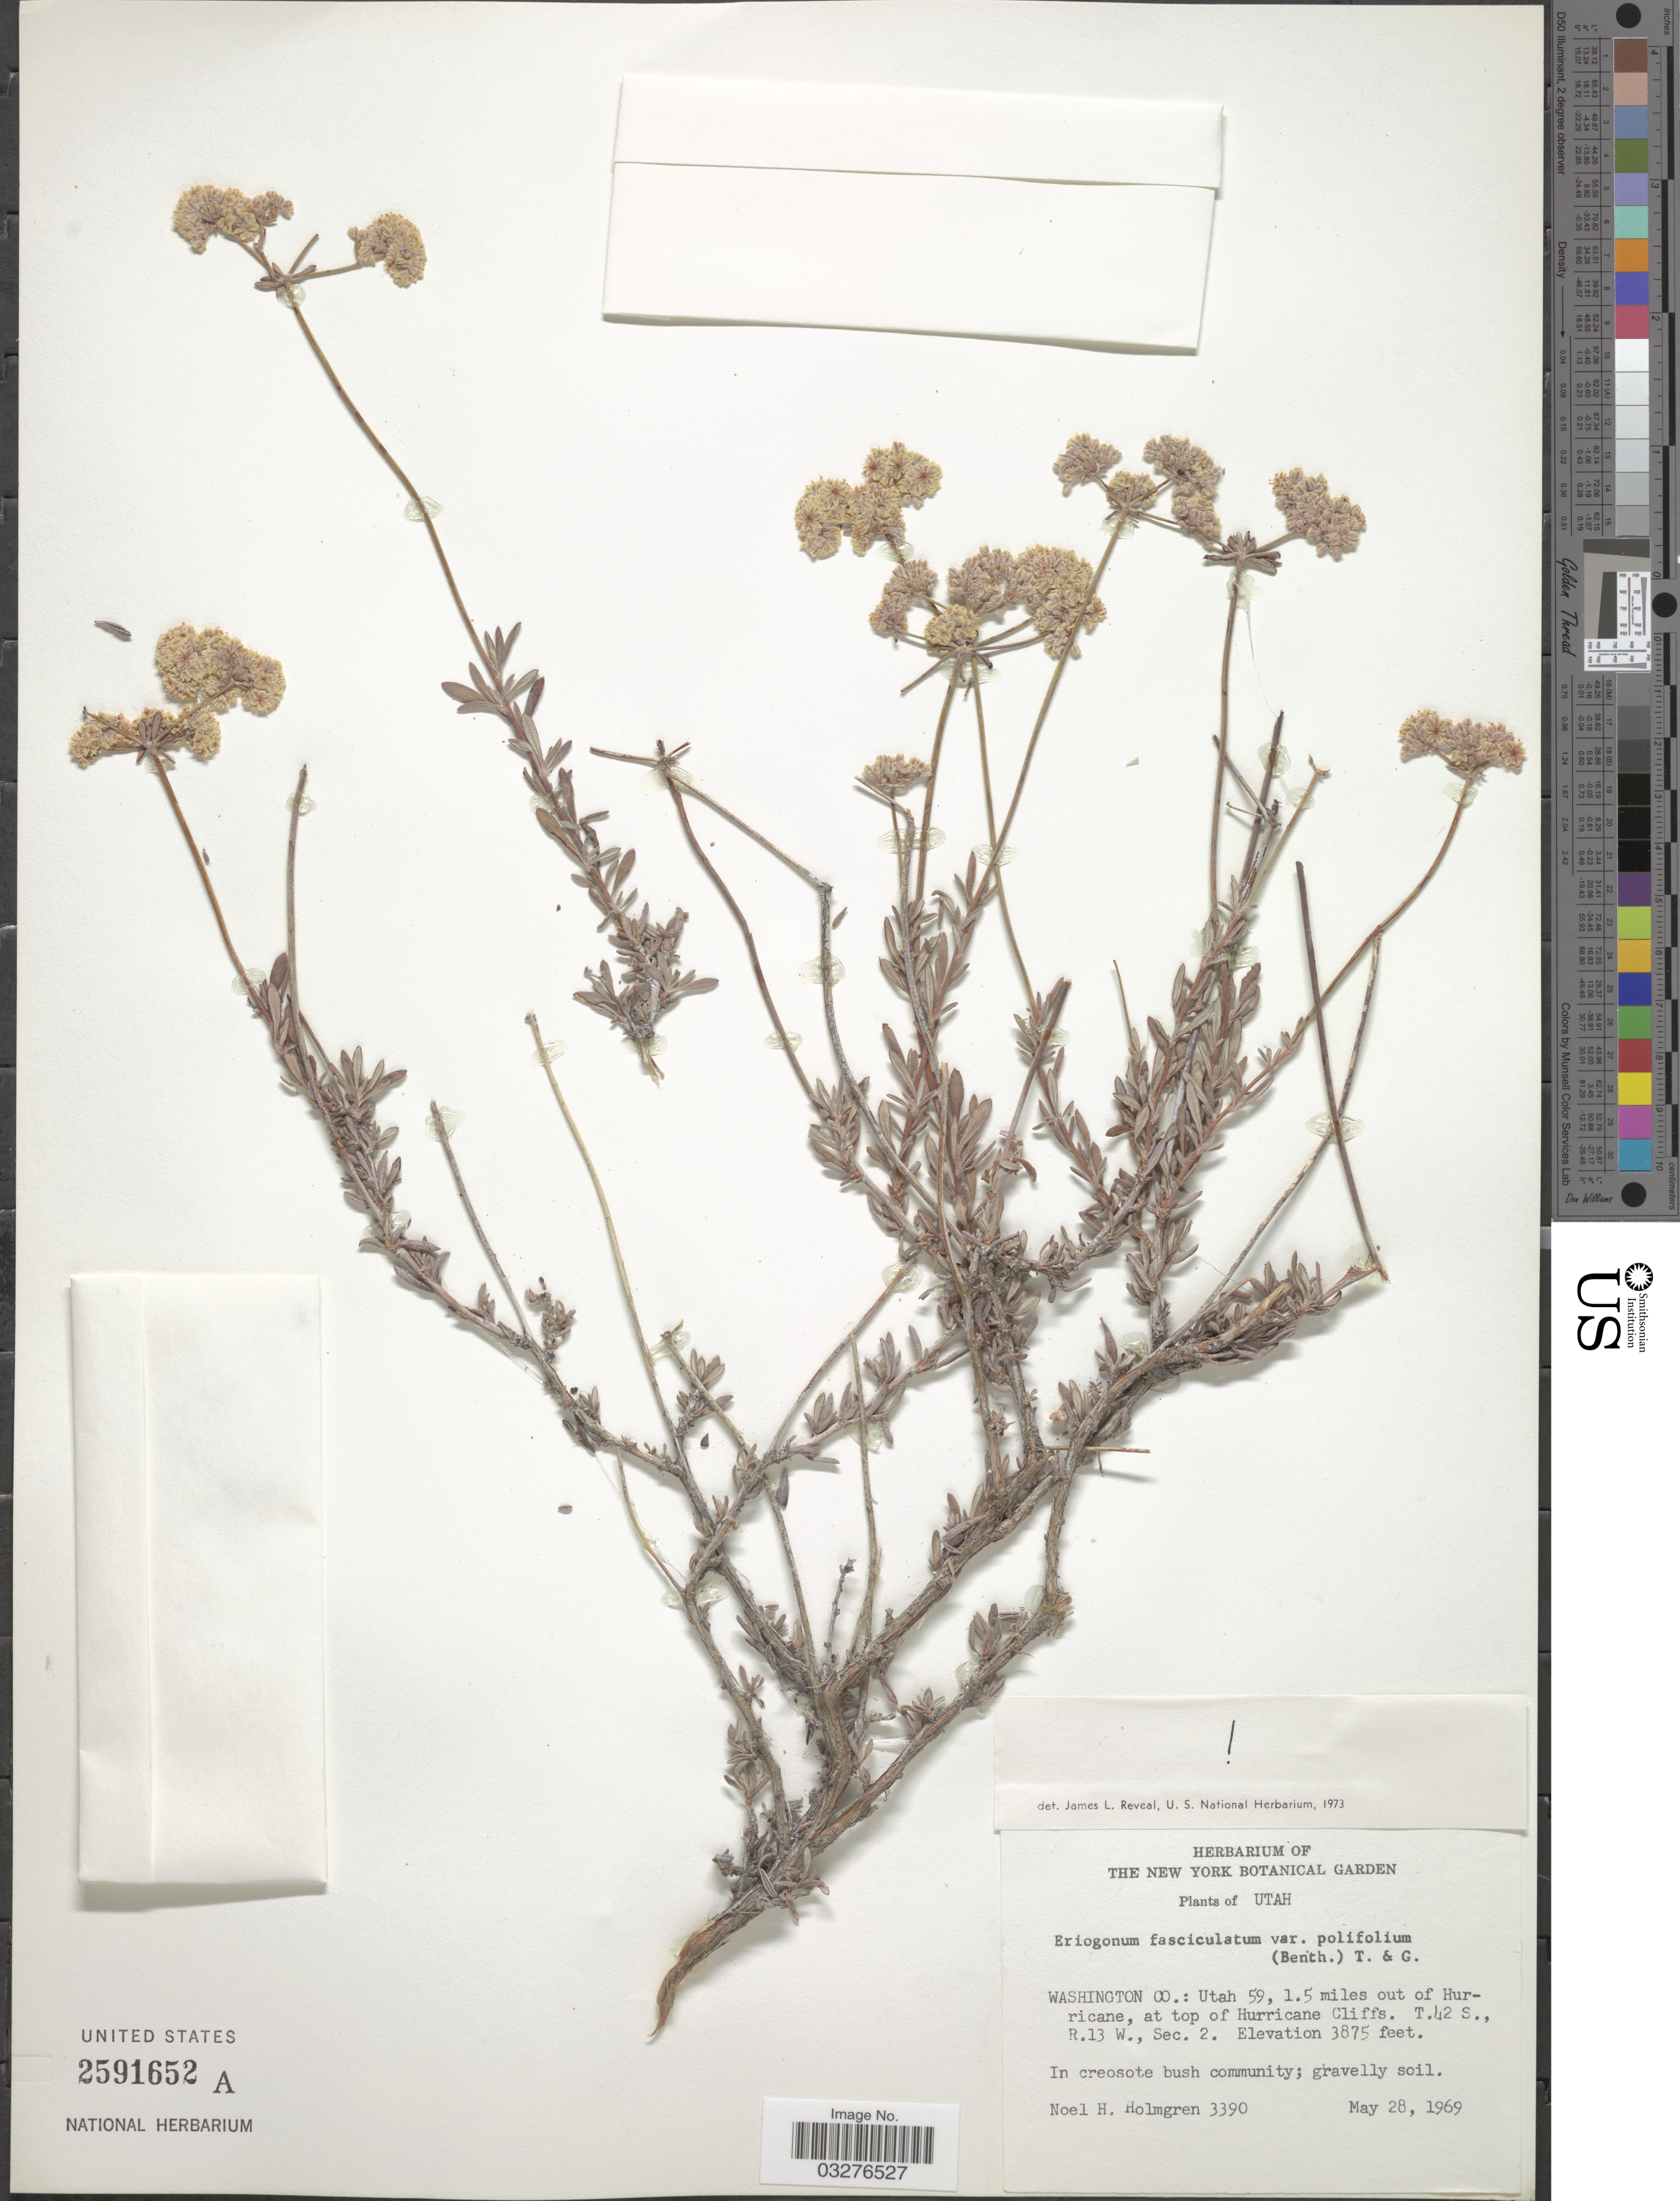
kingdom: Plantae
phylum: Tracheophyta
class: Magnoliopsida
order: Caryophyllales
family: Polygonaceae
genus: Eriogonum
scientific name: Eriogonum fasciculatum var. polifolium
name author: (Benth.) Torr. & A. Gray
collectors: N. H. Holmgren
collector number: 3390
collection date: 1969-05-28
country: United States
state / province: Utah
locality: Washington Co.: Utah 59, 1.5 miles out of Hurricane, at top of Hurricane Cliffs, T42S, R13W, Sec. 2.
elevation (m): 1181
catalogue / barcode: US 2591652A